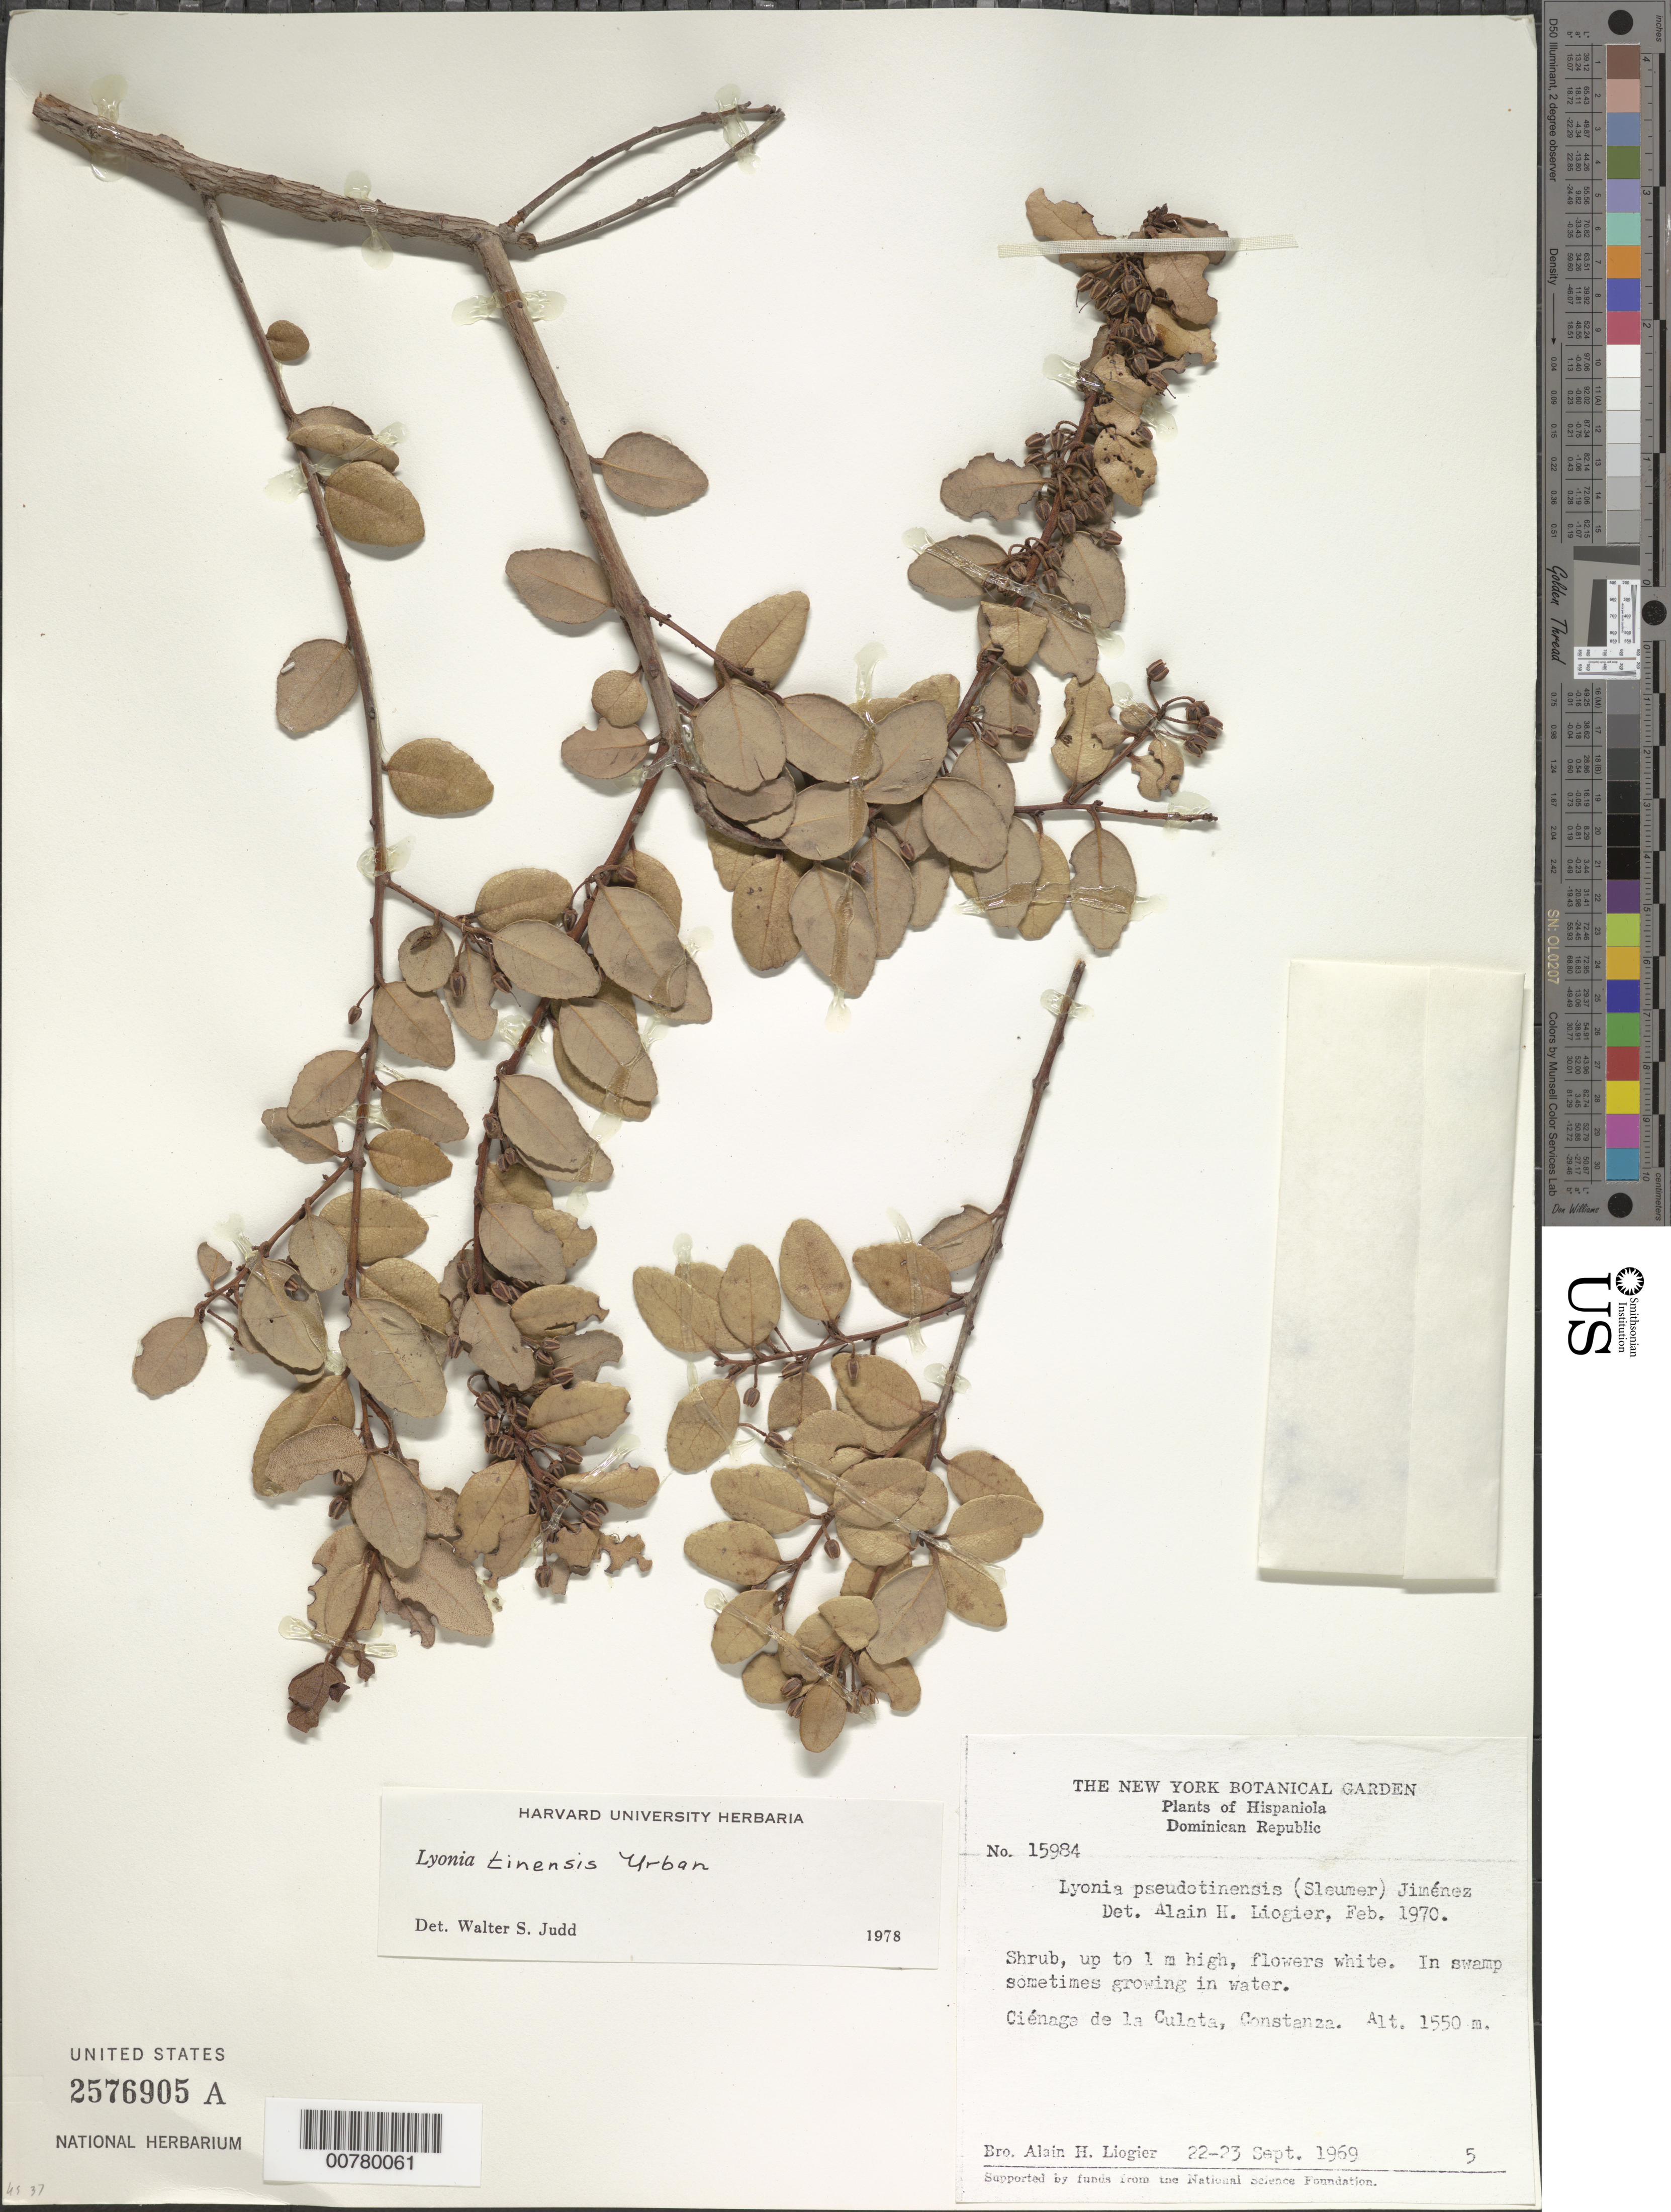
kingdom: Plantae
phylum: Tracheophyta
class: Magnoliopsida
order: Ericales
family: Ericaceae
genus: Lyonia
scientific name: Lyonia tinensis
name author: Urb.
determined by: Judd, Walter S.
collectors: A. H. Liogier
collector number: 15984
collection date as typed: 22 Sep 1969 to 23 Sep 1969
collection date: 1969-09-22/1969-09-23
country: Dominican Republic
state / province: La Vega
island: Hispaniola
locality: Constanza, Ciénaga de la Culata.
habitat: In swamp sometimes growing in water.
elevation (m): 1550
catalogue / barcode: US 2576905A